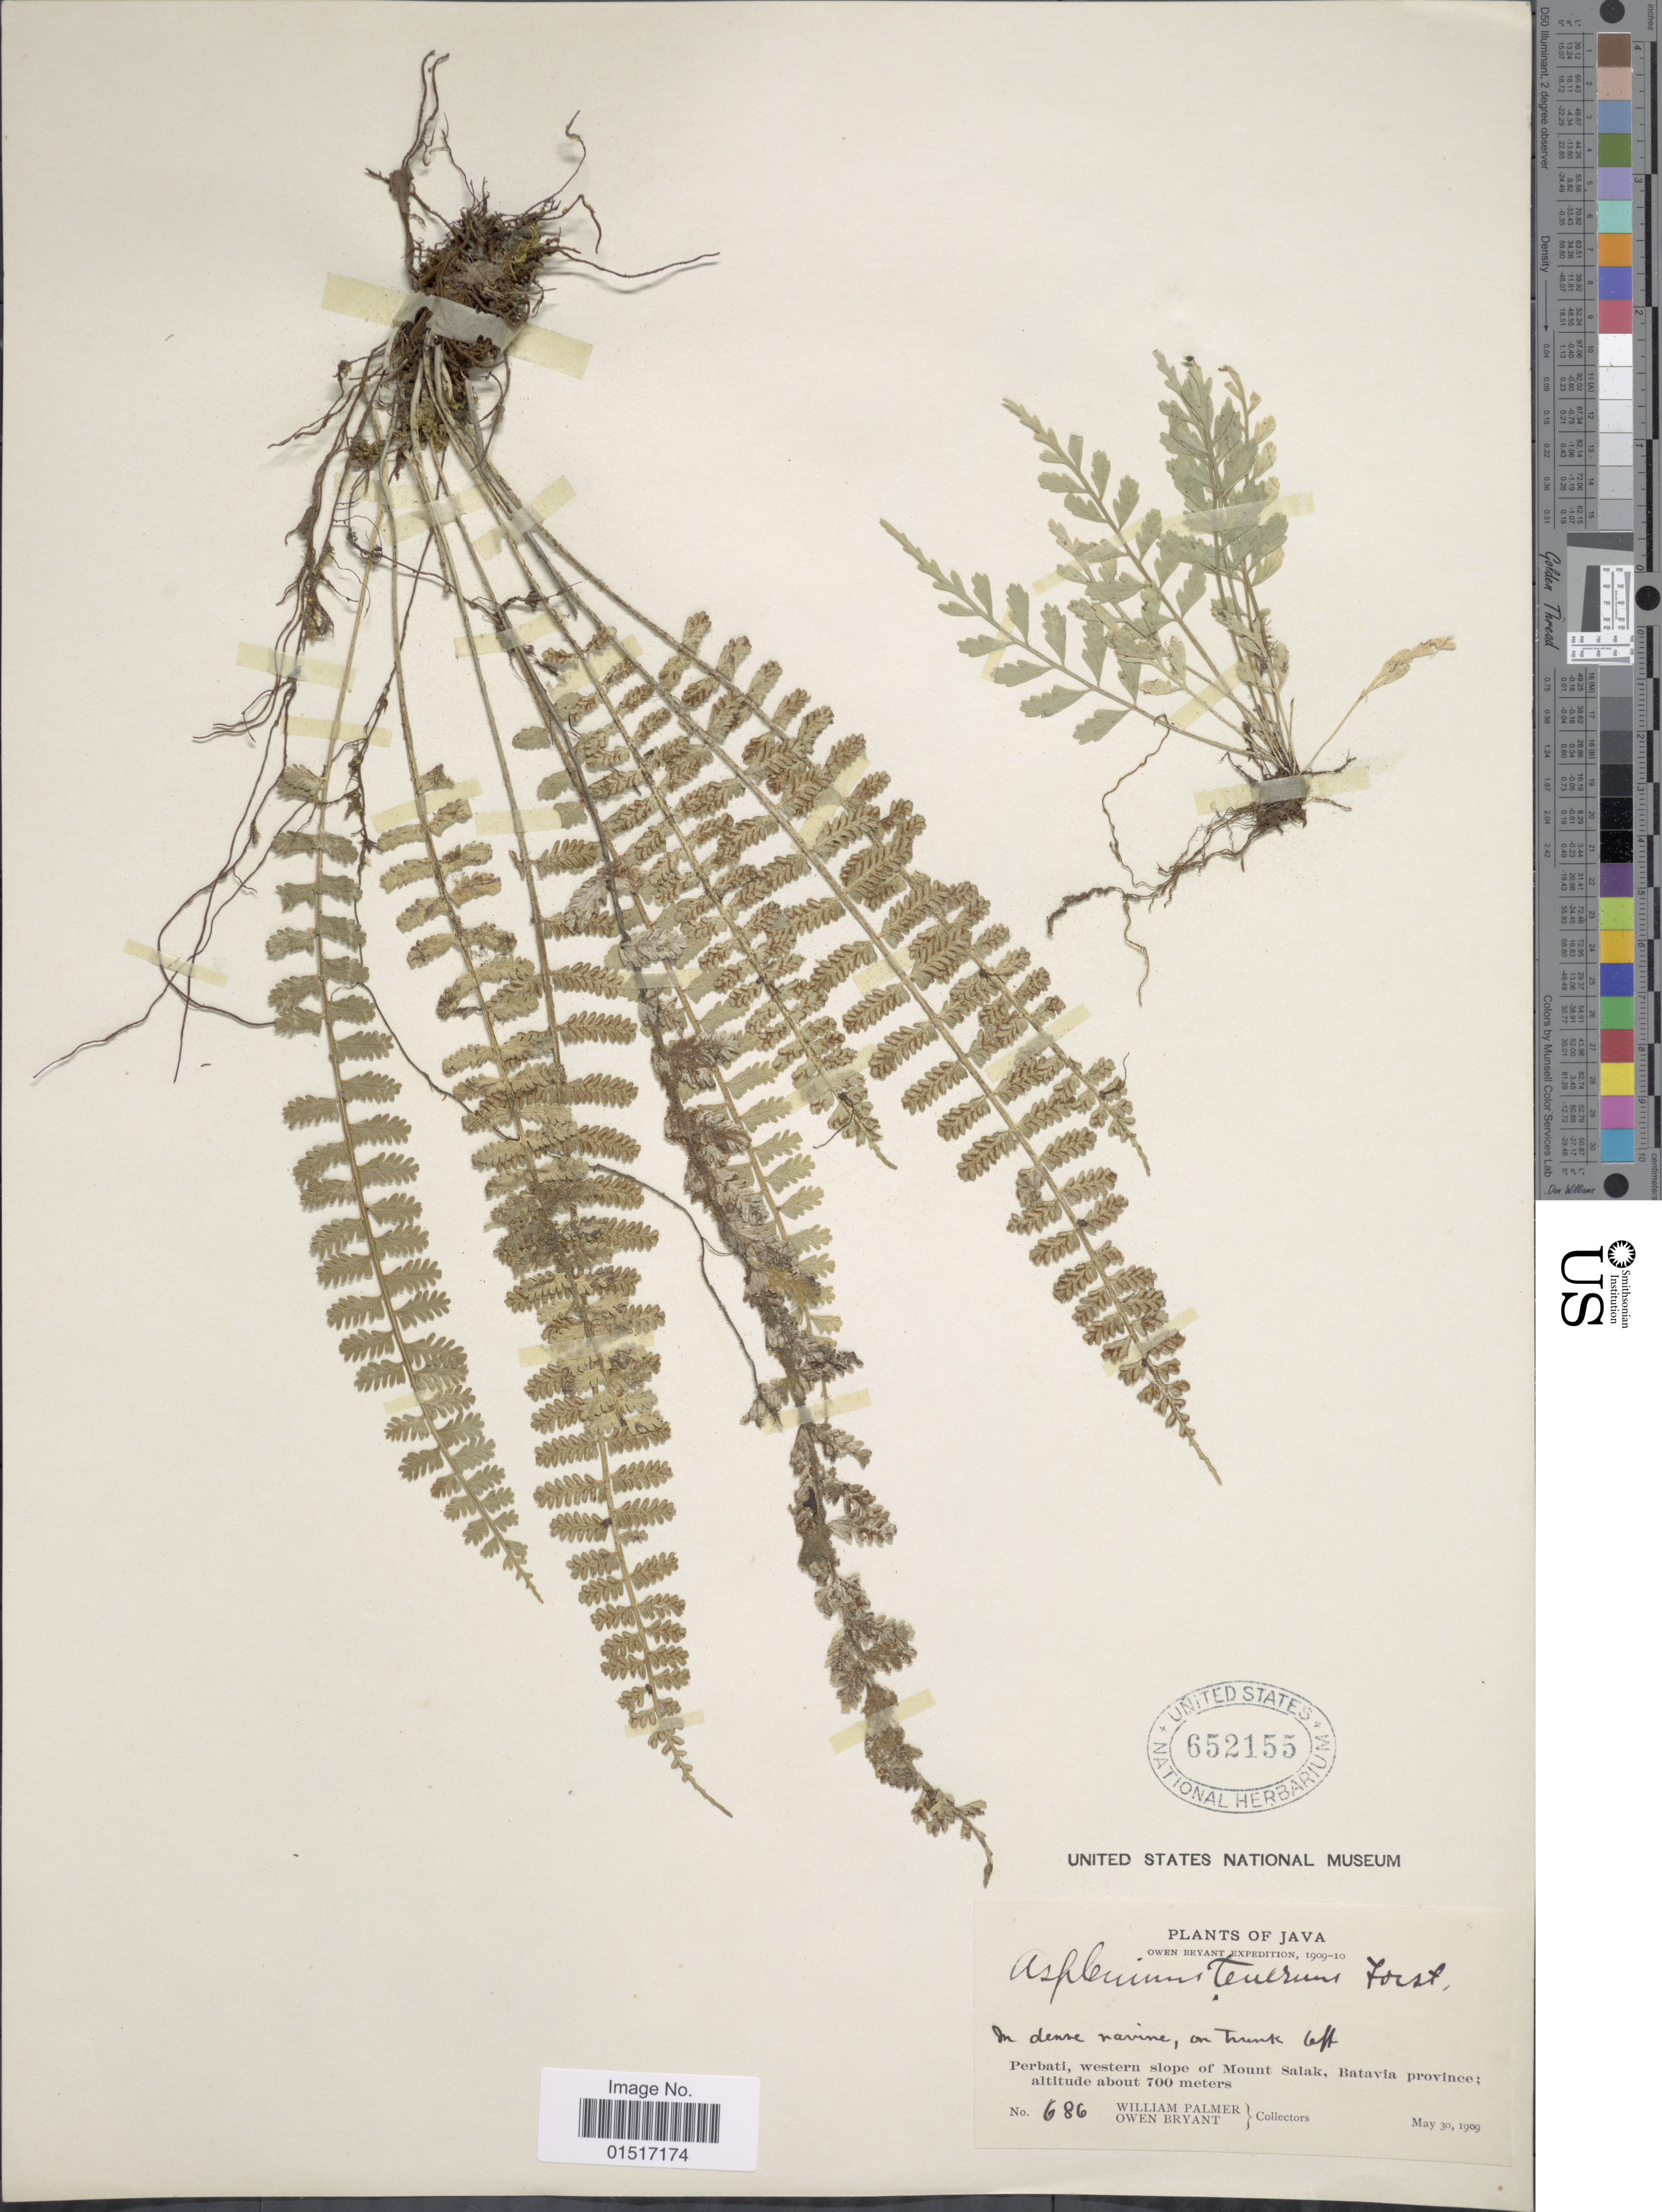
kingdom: Plantae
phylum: Tracheophyta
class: Polypodiopsida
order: Polypodiales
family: Aspleniaceae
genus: Asplenium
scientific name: Asplenium tenerum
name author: G. Forst.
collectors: W. Palmer & O. Bryant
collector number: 686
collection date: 1909-05-30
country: Indonesia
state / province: Java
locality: Perbati, western slope of Mount Salak, Batavia province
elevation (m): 700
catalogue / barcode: US 652155